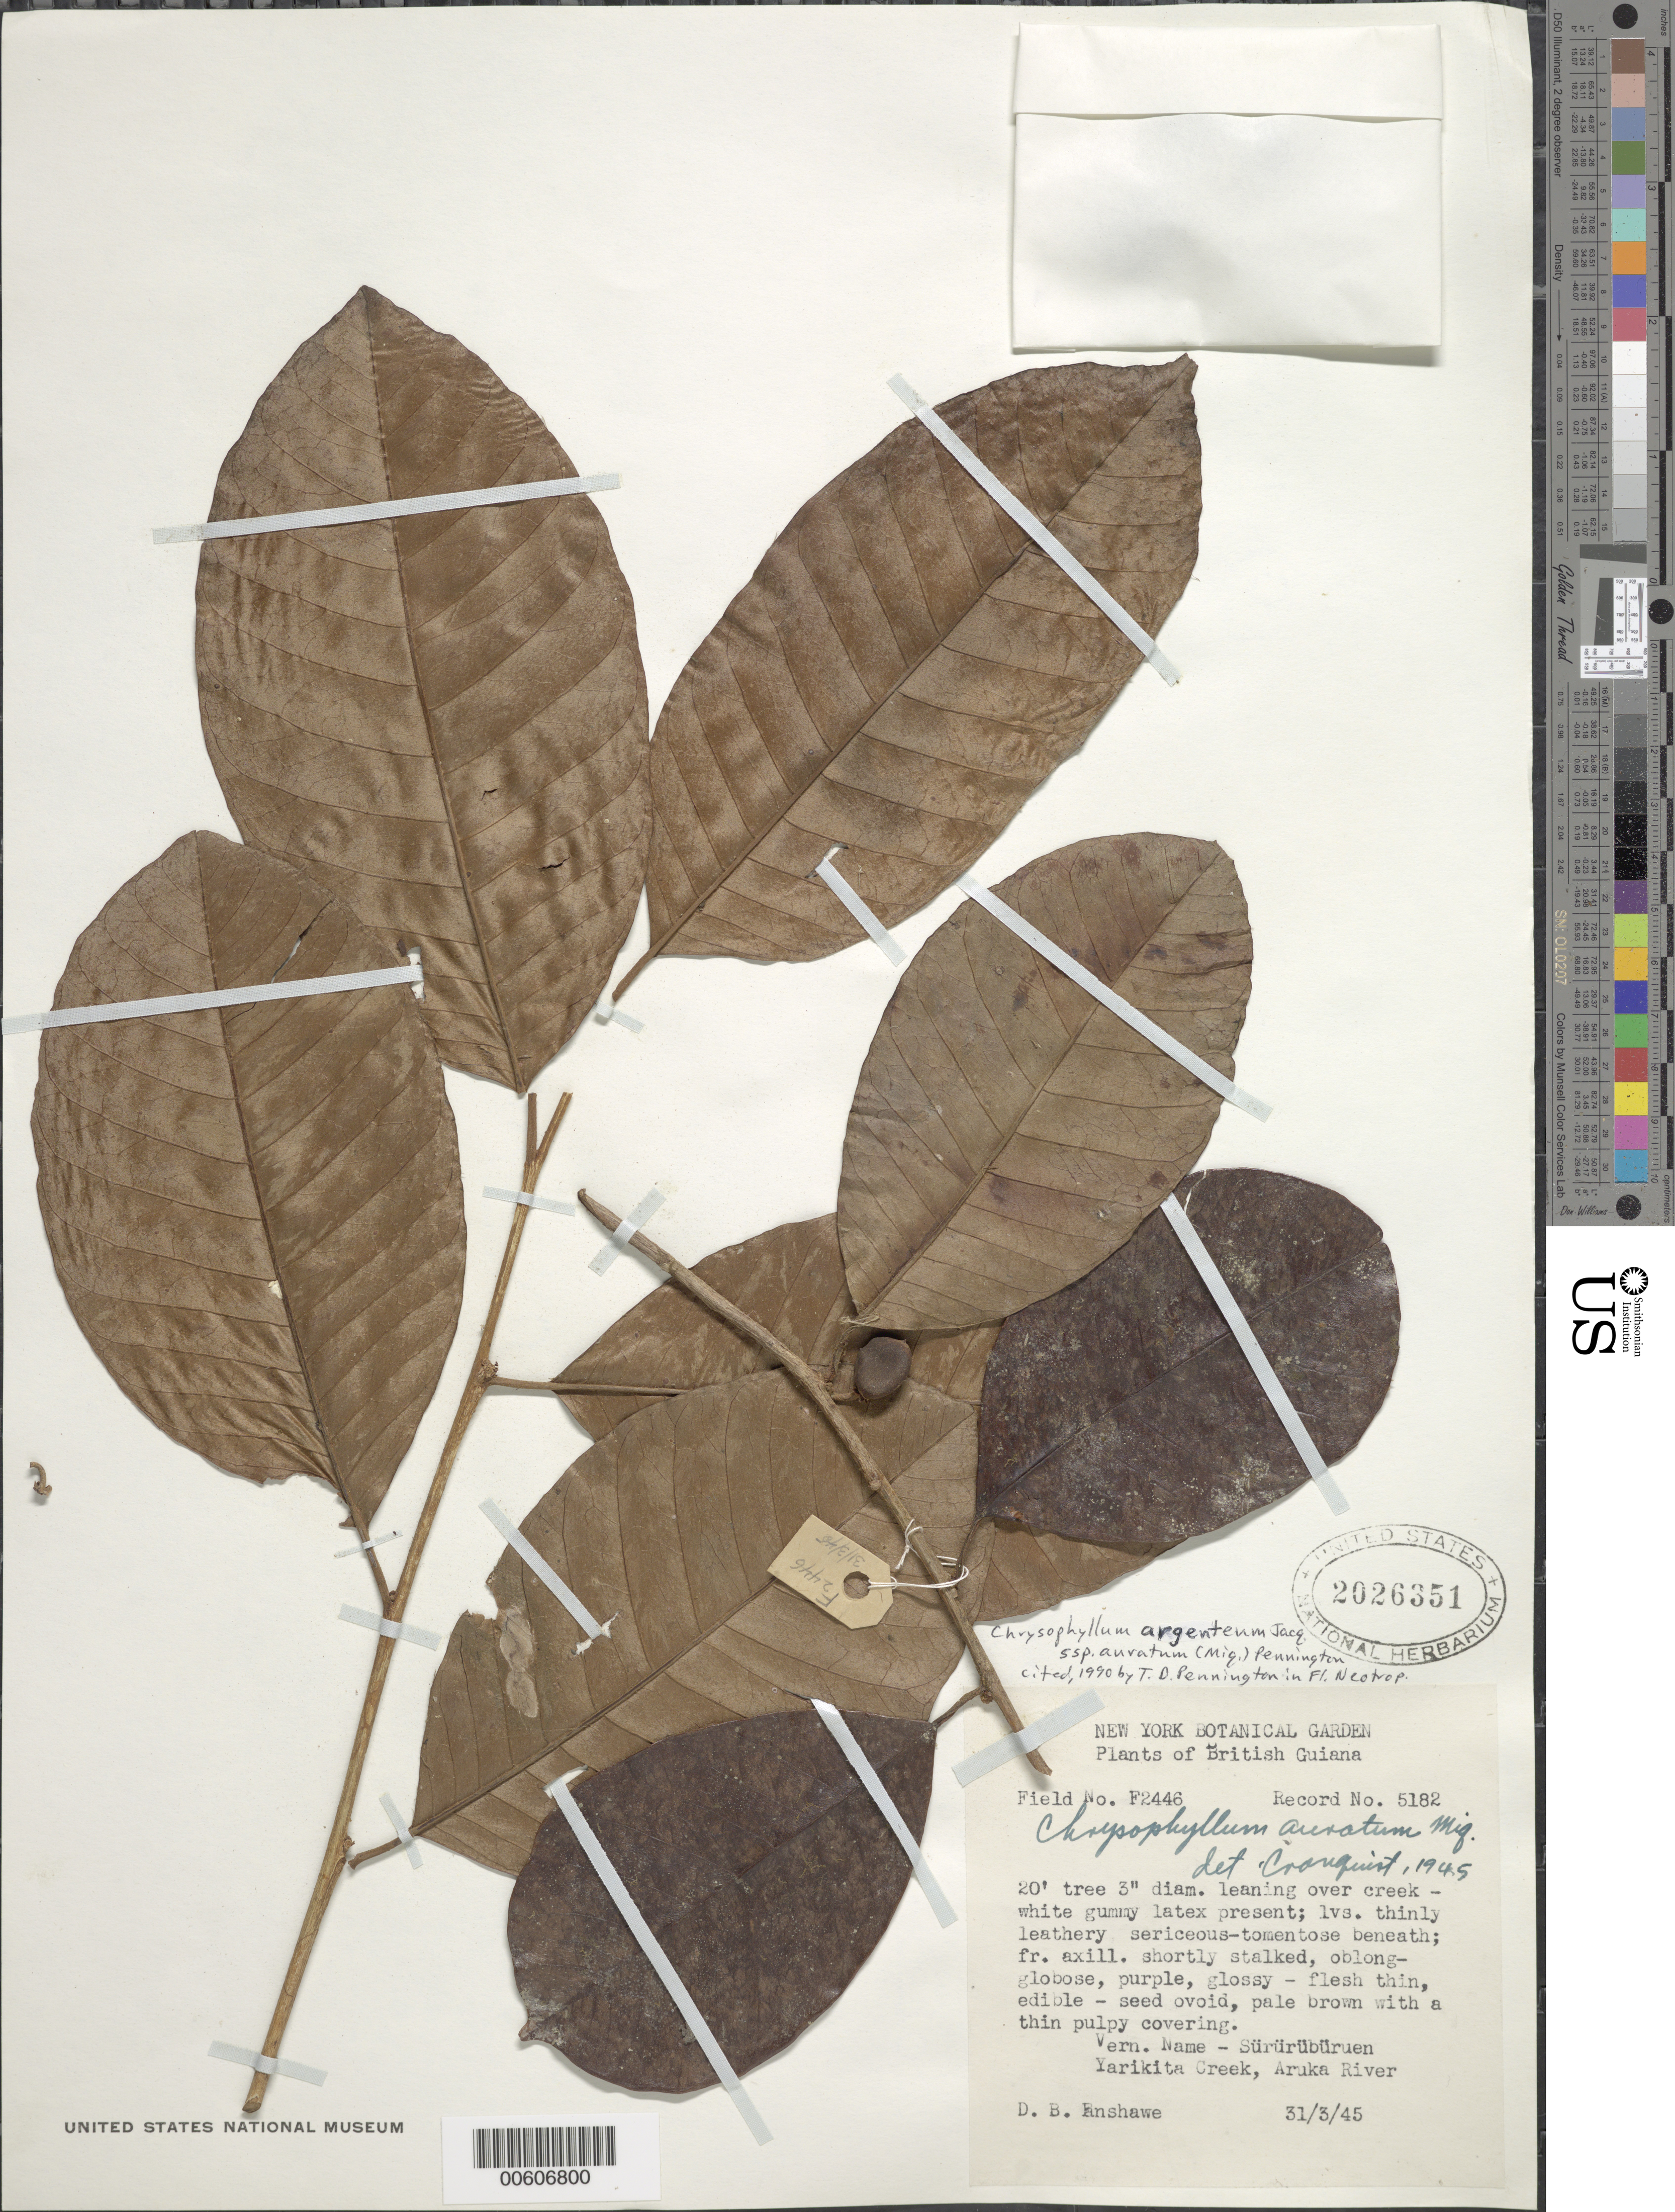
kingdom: Plantae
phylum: Tracheophyta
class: Magnoliopsida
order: Ericales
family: Sapotaceae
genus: Chrysophyllum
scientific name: Chrysophyllum argenteum subsp. auratum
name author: (Miq.) T.D. Penn.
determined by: Pennington, T. D., (K)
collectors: D. B. Fanshawe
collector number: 5182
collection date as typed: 31-Mar-45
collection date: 1945-03-31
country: Guyana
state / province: Barima-Waini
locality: Aruka R., Yarikita Creek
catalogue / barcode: US 2026351